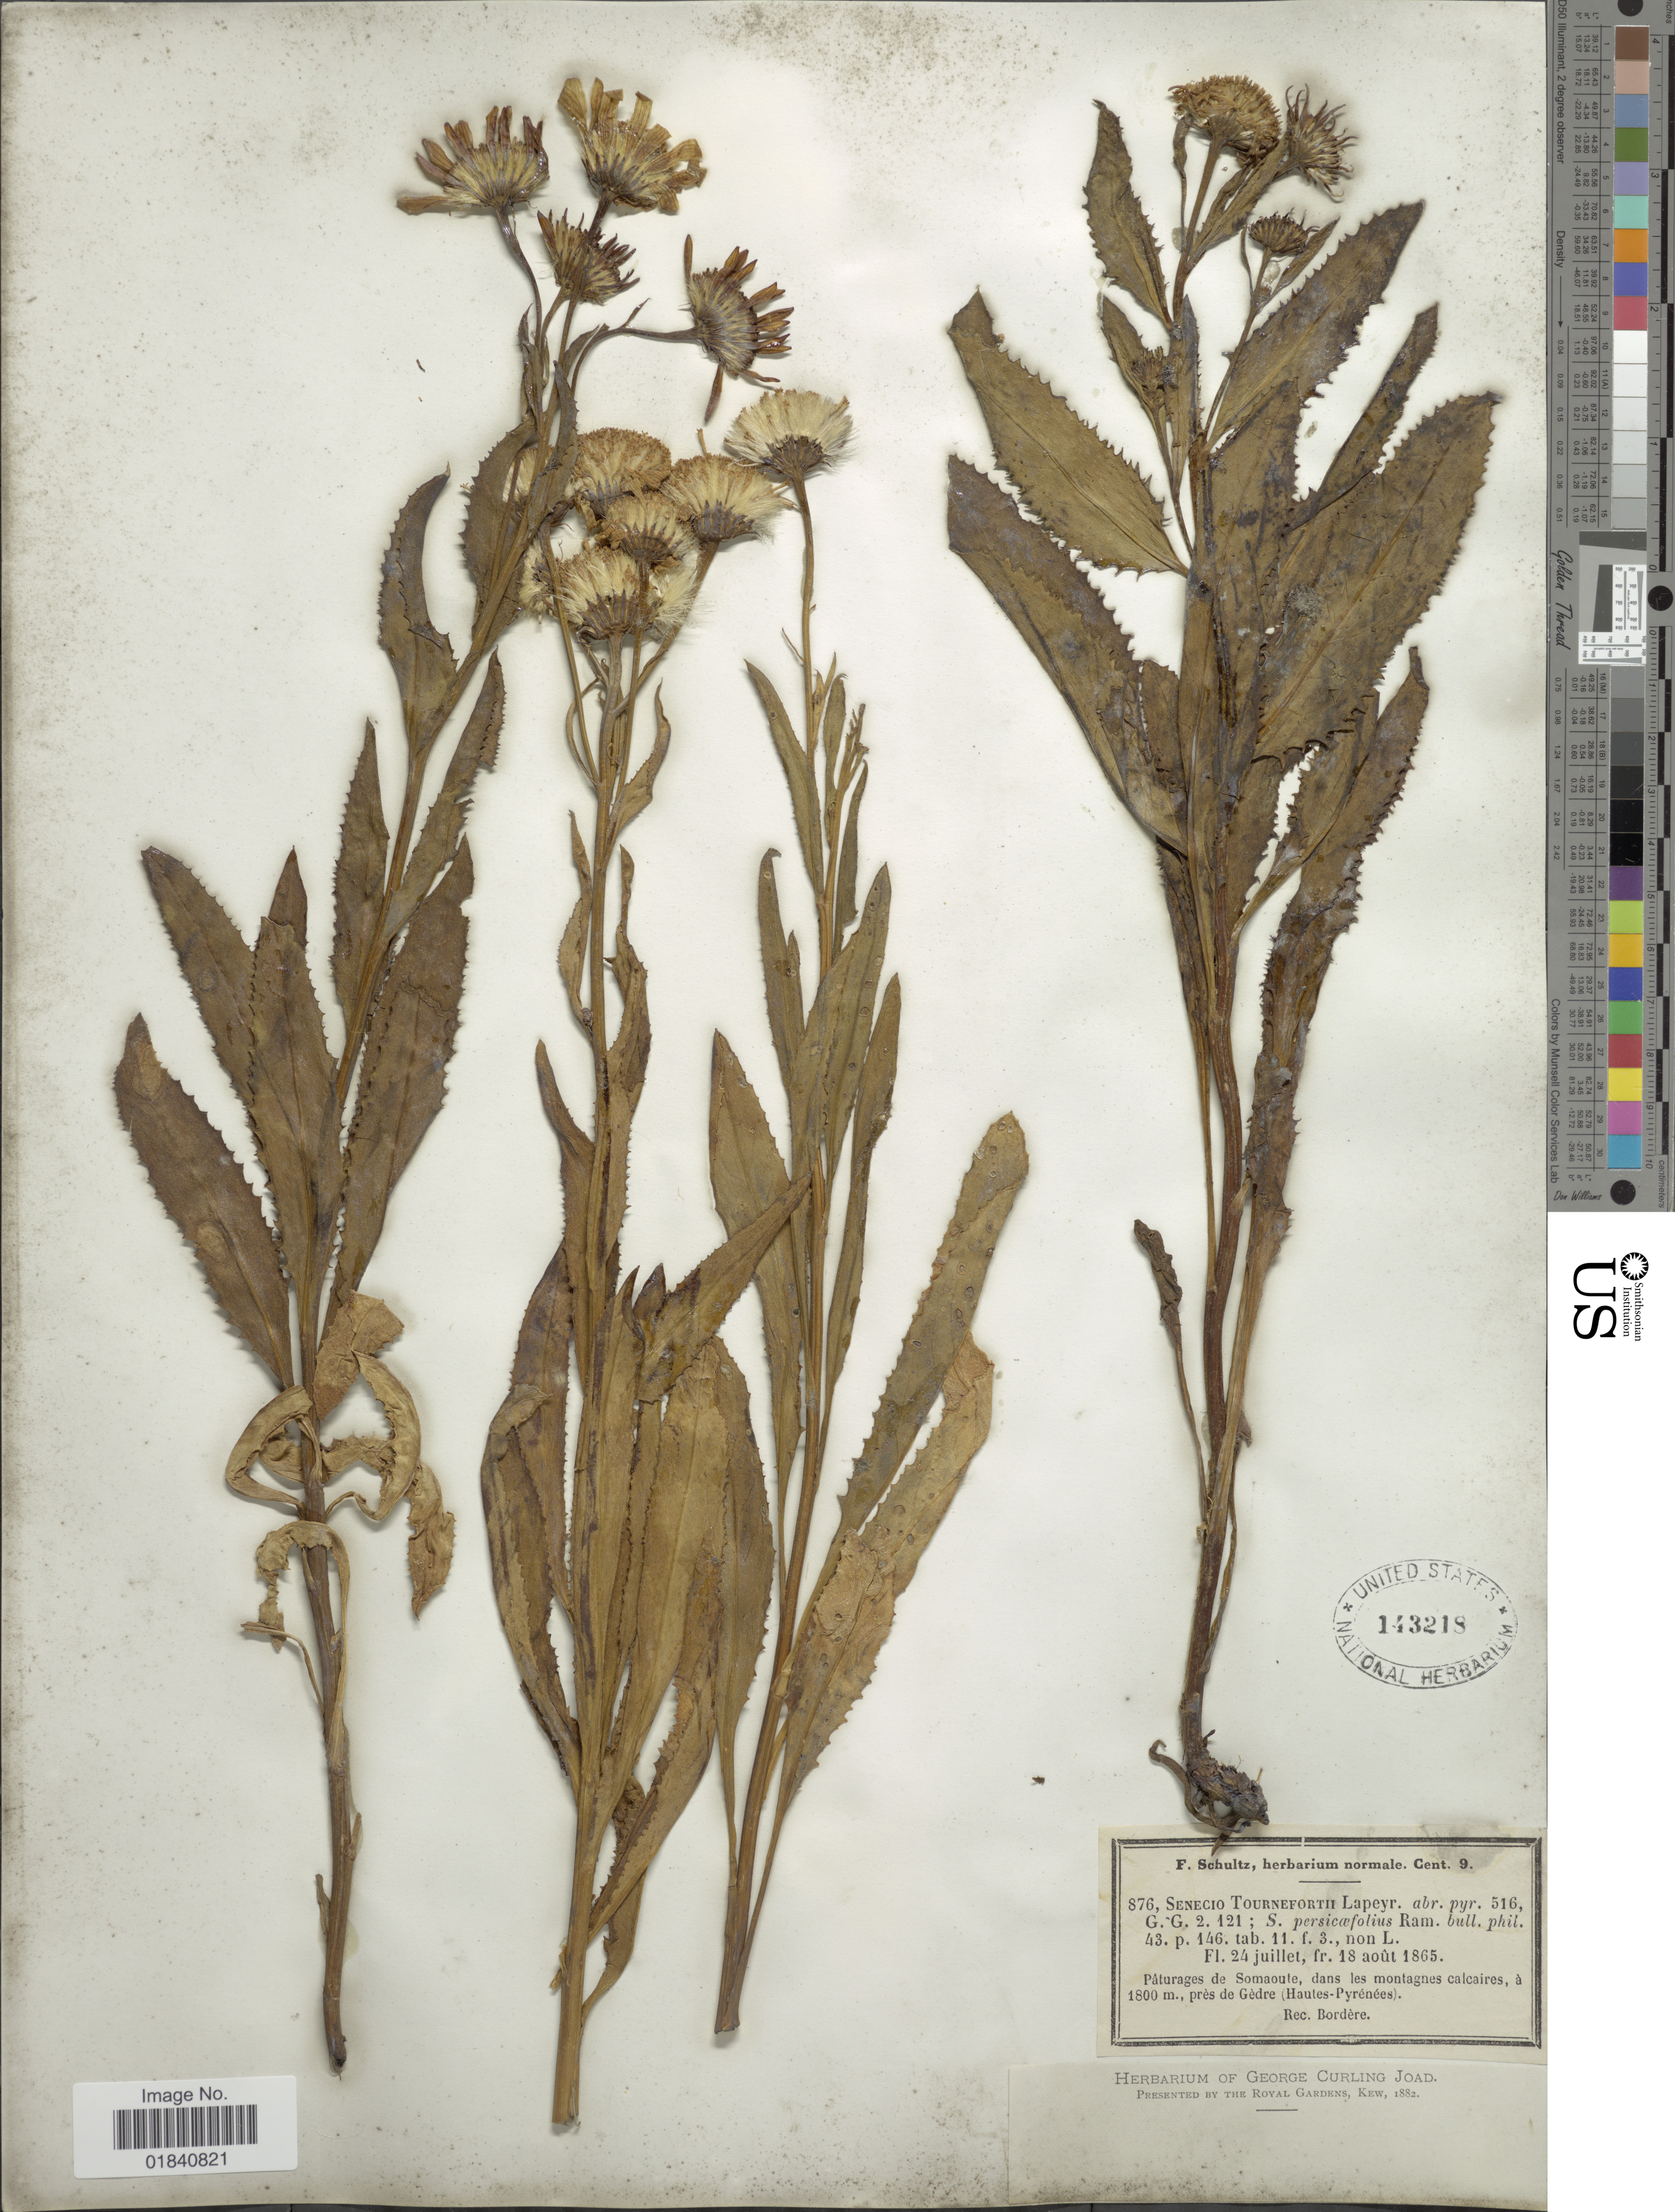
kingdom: Plantae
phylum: Tracheophyta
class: Magnoliopsida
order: Asterales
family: Asteraceae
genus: Senecio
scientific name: Senecio pyrenaicus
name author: L.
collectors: -. Bordère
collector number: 876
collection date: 1865-07-24/1865-08-18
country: France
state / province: Occitanie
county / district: Hautes-Pyrénées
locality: Pâturages de Somaoute, dans les montagnes calcaires, près de Gèdre (Hautes-Pyrénées)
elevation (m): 1800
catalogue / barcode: US 143218